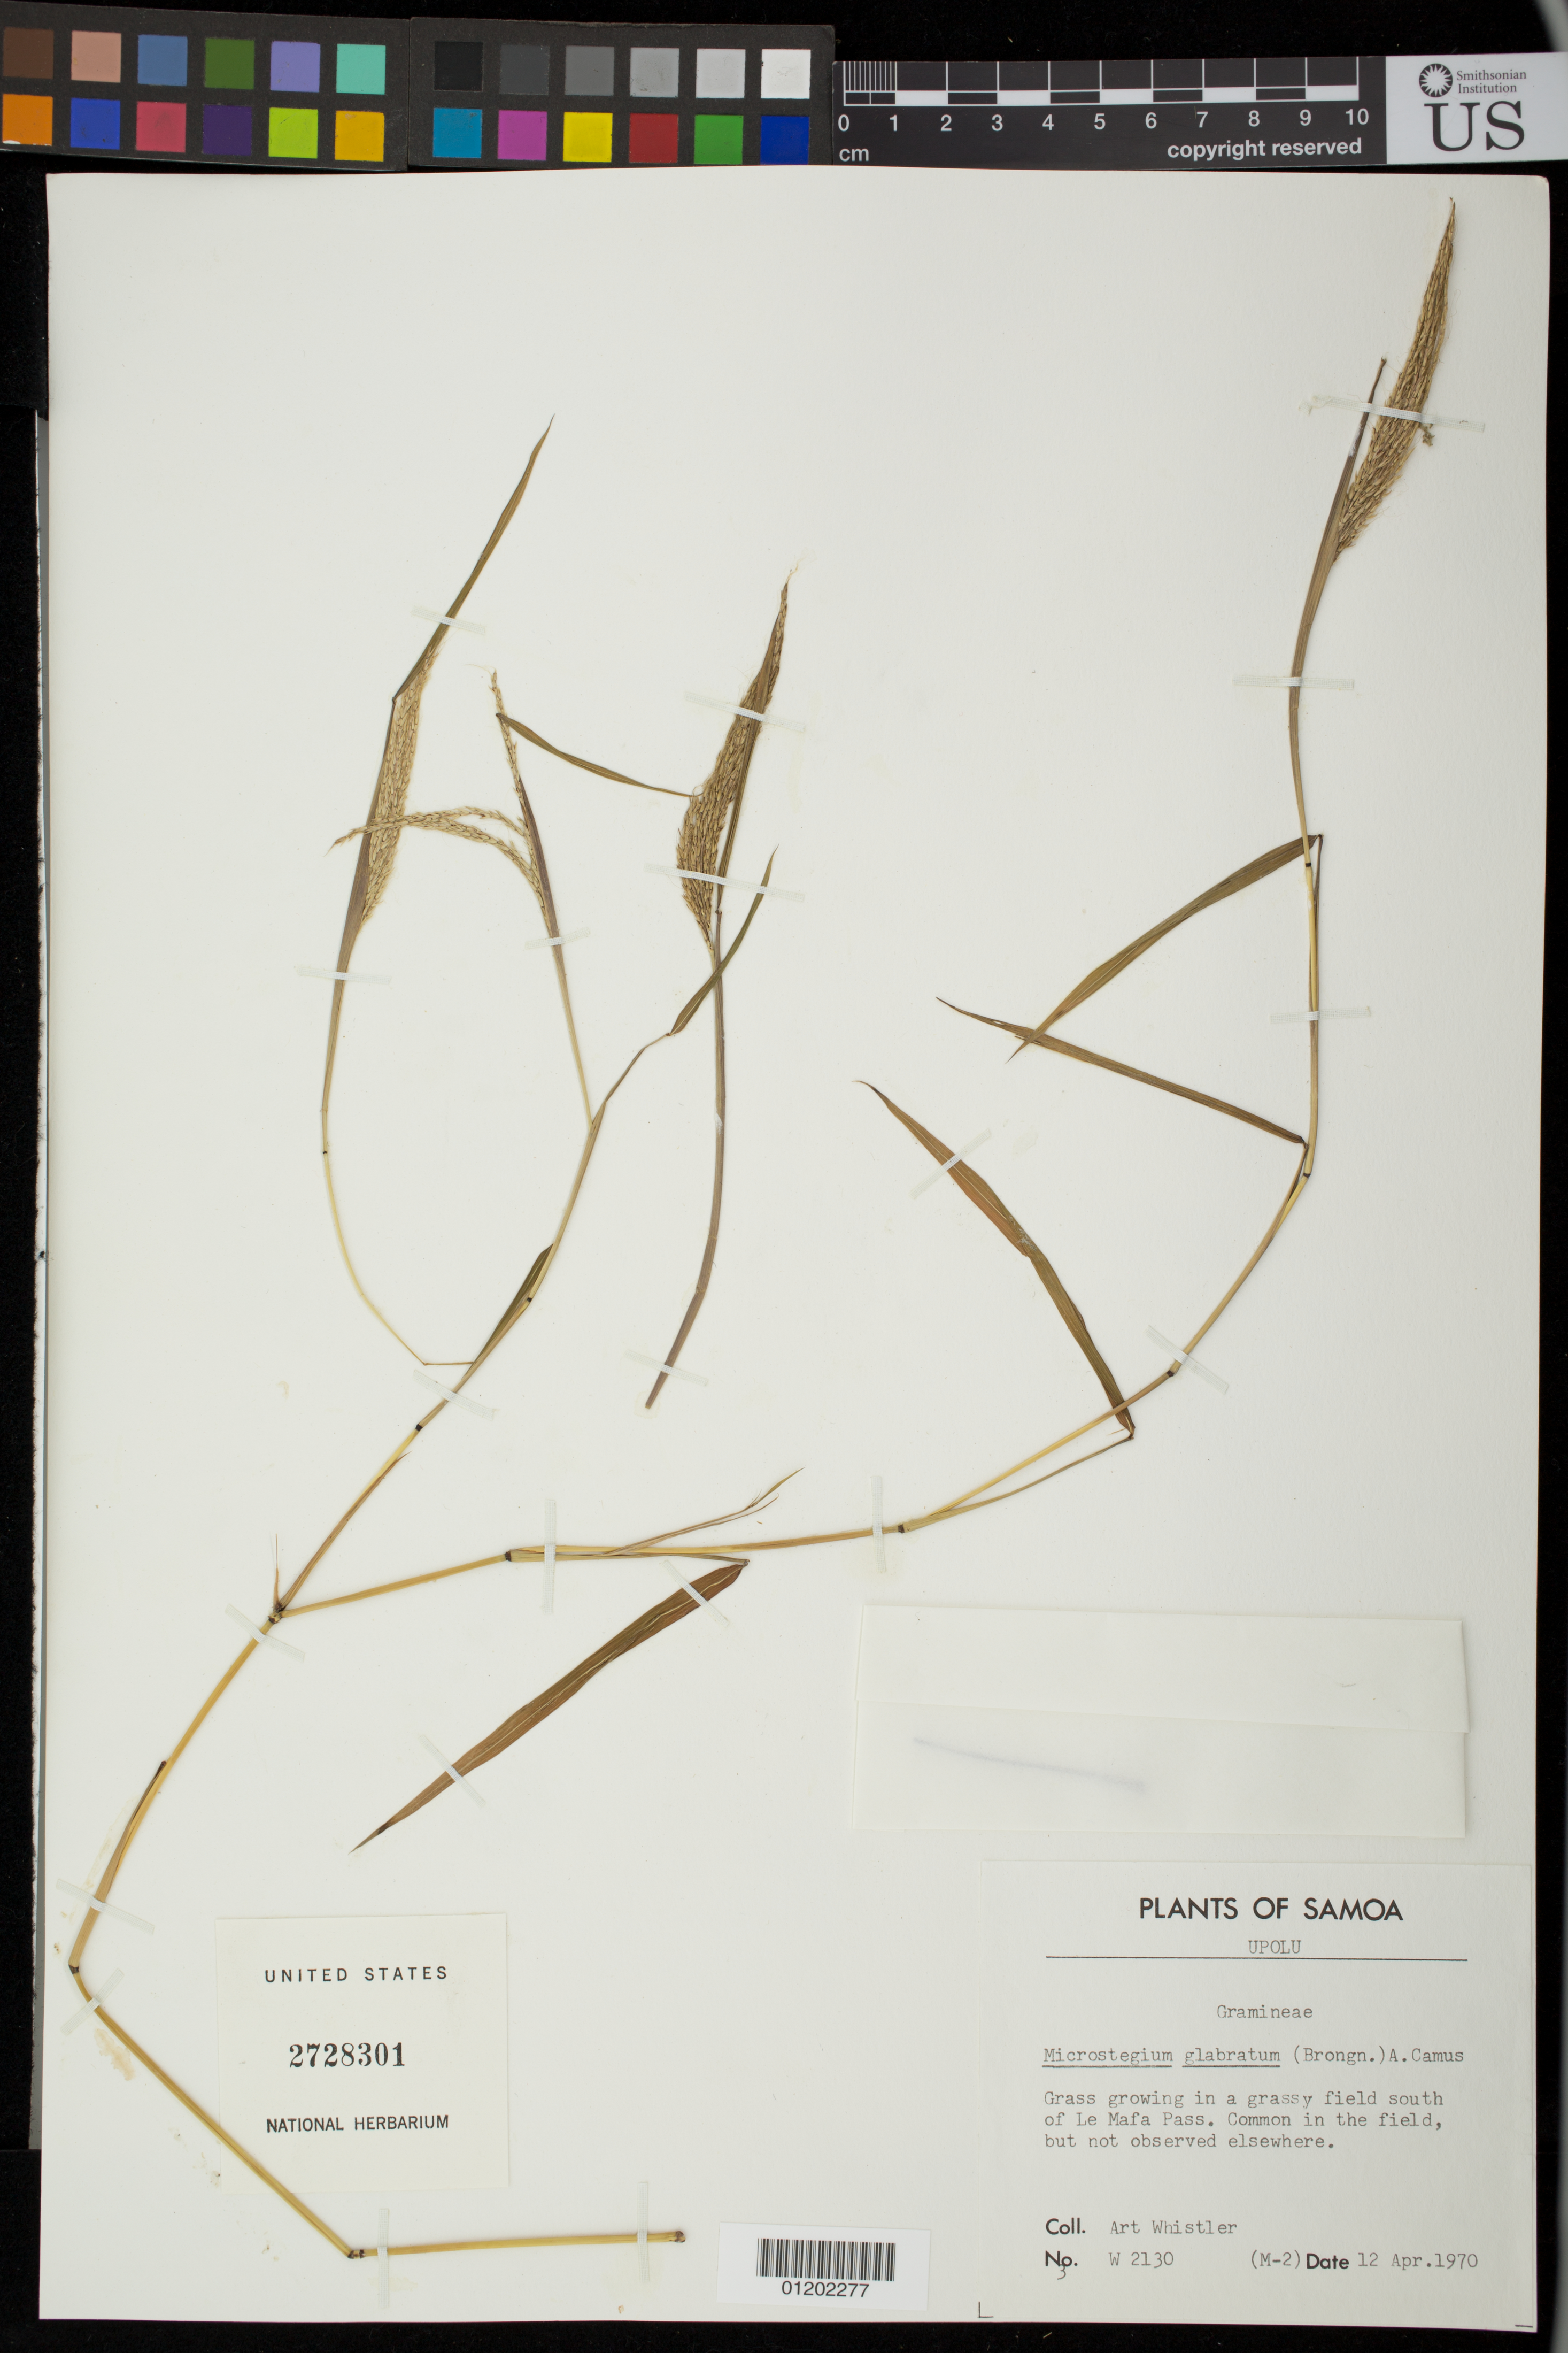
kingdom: Plantae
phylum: Tracheophyta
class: Liliopsida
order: Poales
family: Poaceae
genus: Microstegium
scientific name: Microstegium glabratum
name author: (Trin.) Camus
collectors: A. Whistler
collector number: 2130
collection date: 1970-04-12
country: Samoa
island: Upolu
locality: South of Le Mafa Pass. In the field.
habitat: grassy field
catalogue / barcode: US 2728301